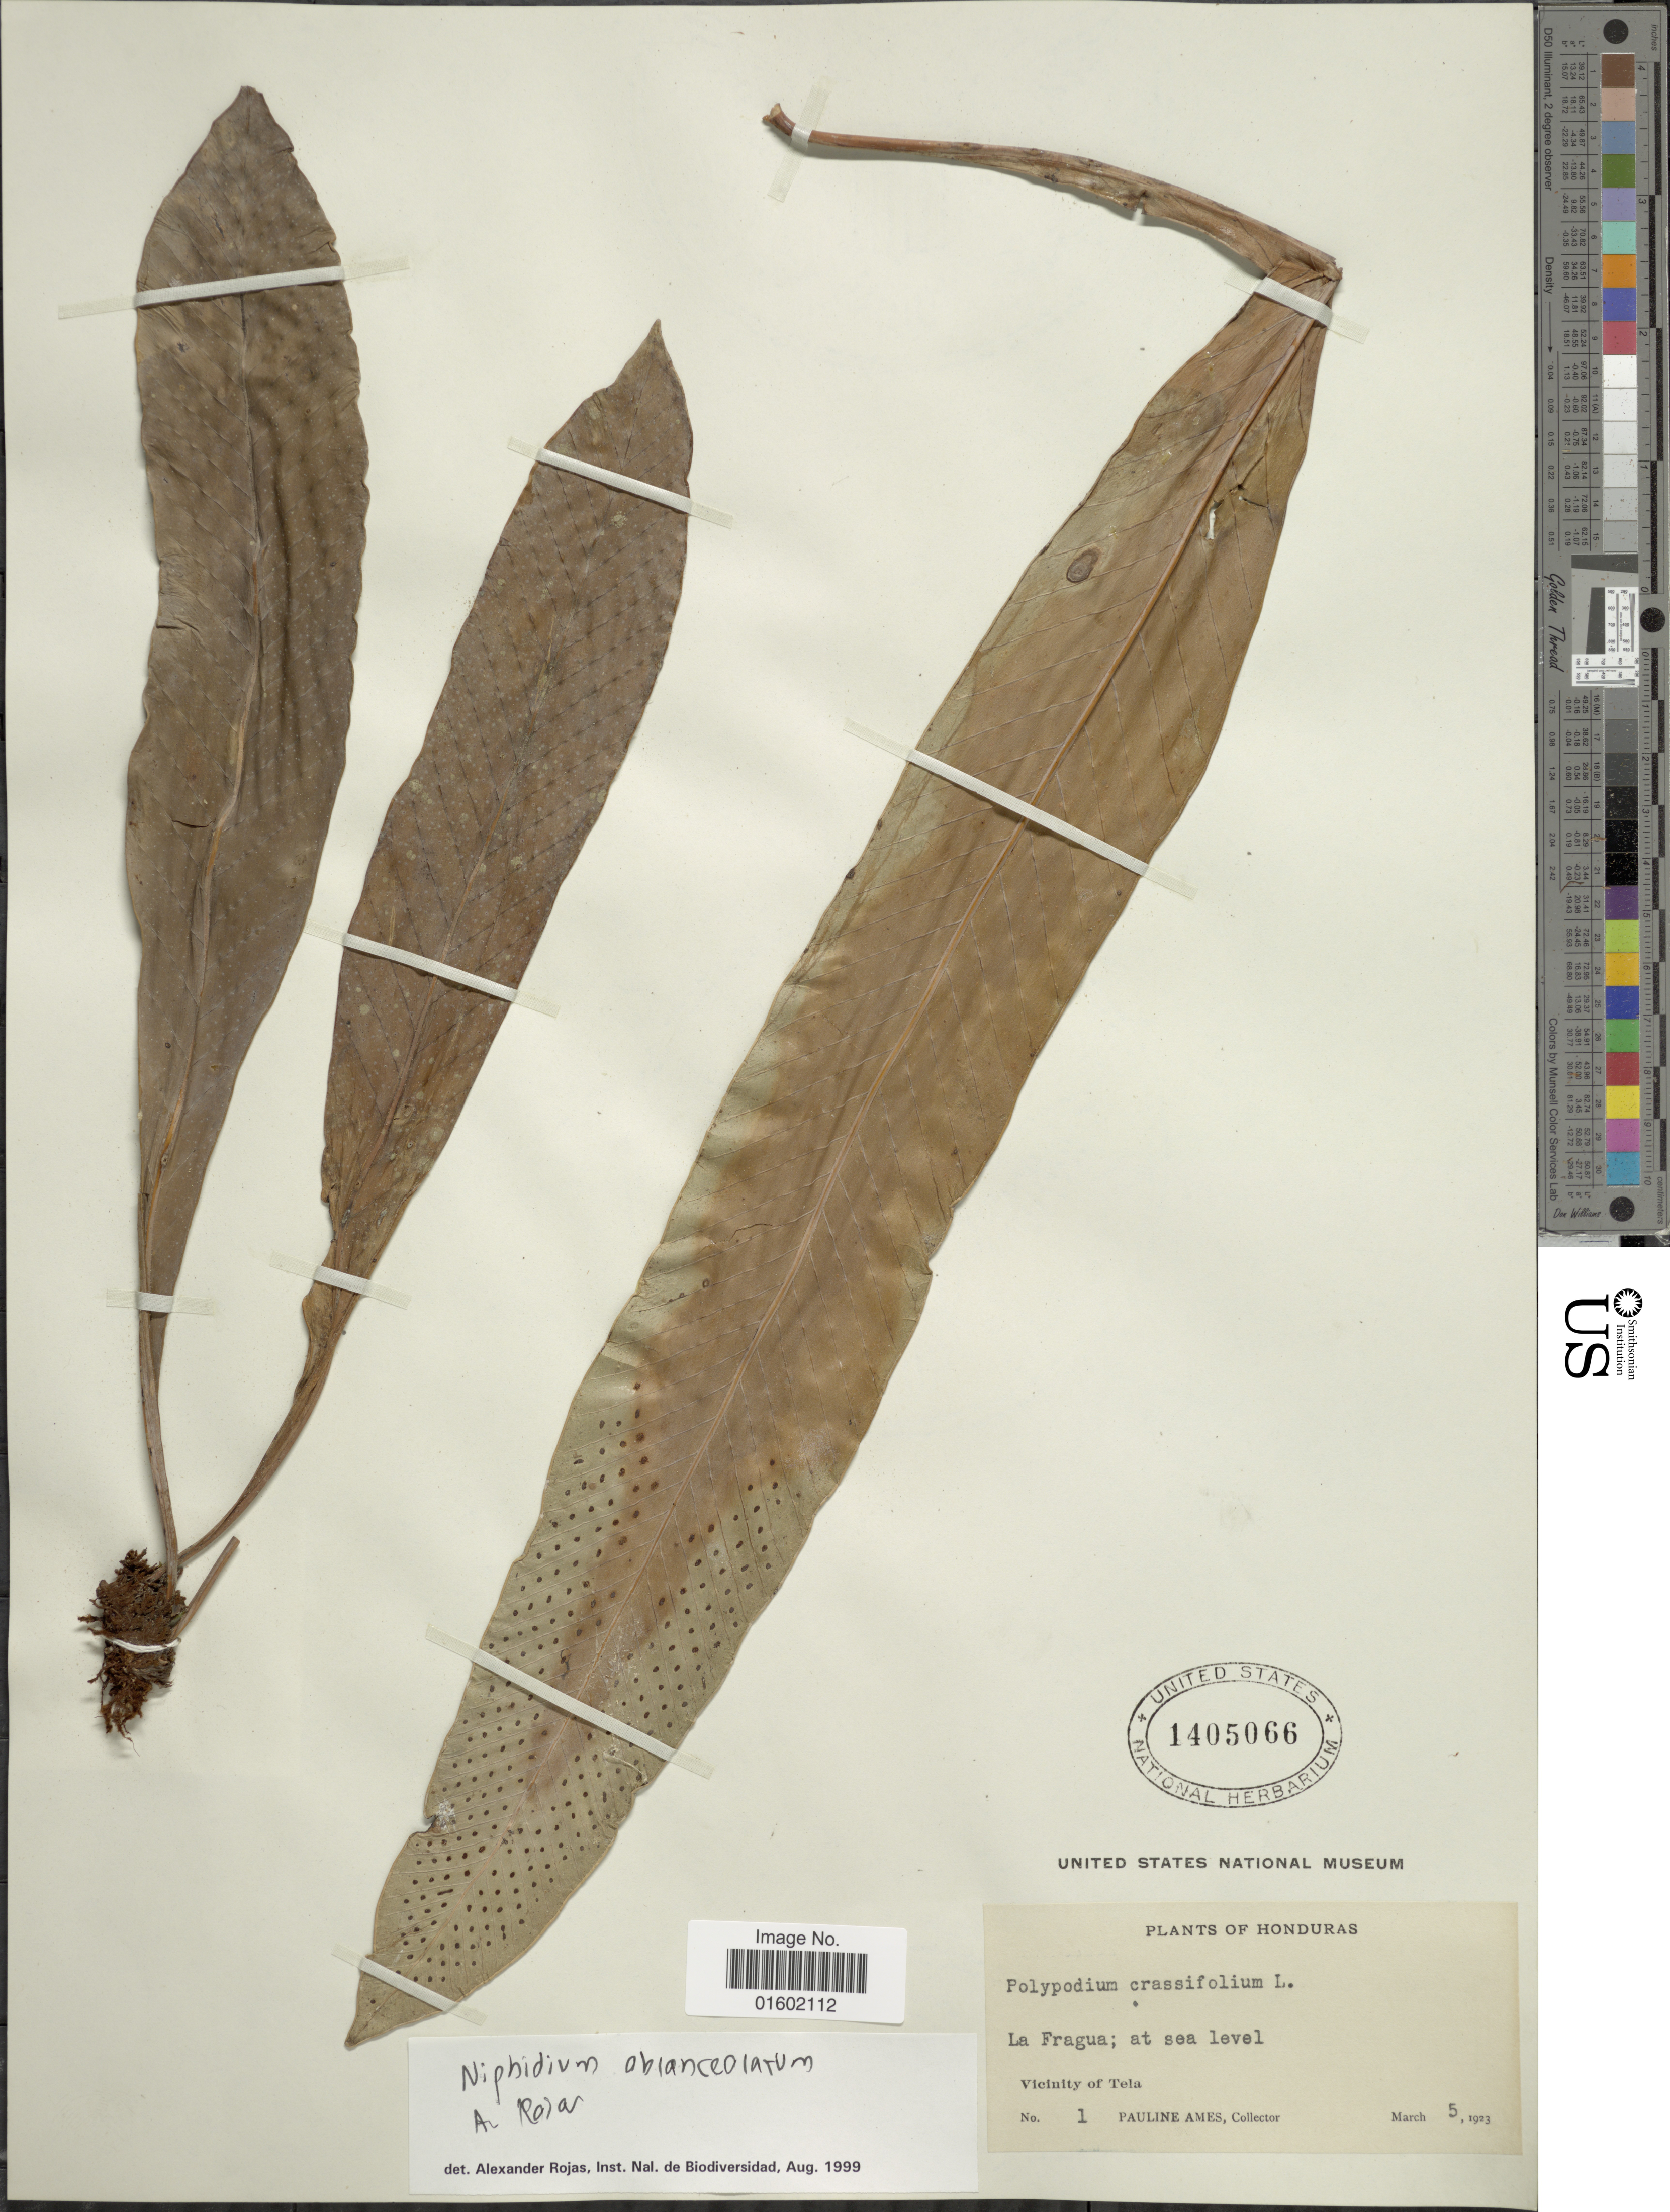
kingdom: Plantae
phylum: Tracheophyta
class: Polypodiopsida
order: Polypodiales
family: Polypodiaceae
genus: Niphidium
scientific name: Niphidium crassifolium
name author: (L.) Lellinger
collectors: P. Ames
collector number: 1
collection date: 1923-03-05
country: Honduras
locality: La Fragua, Vicinity of Tela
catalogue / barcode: US 1405066